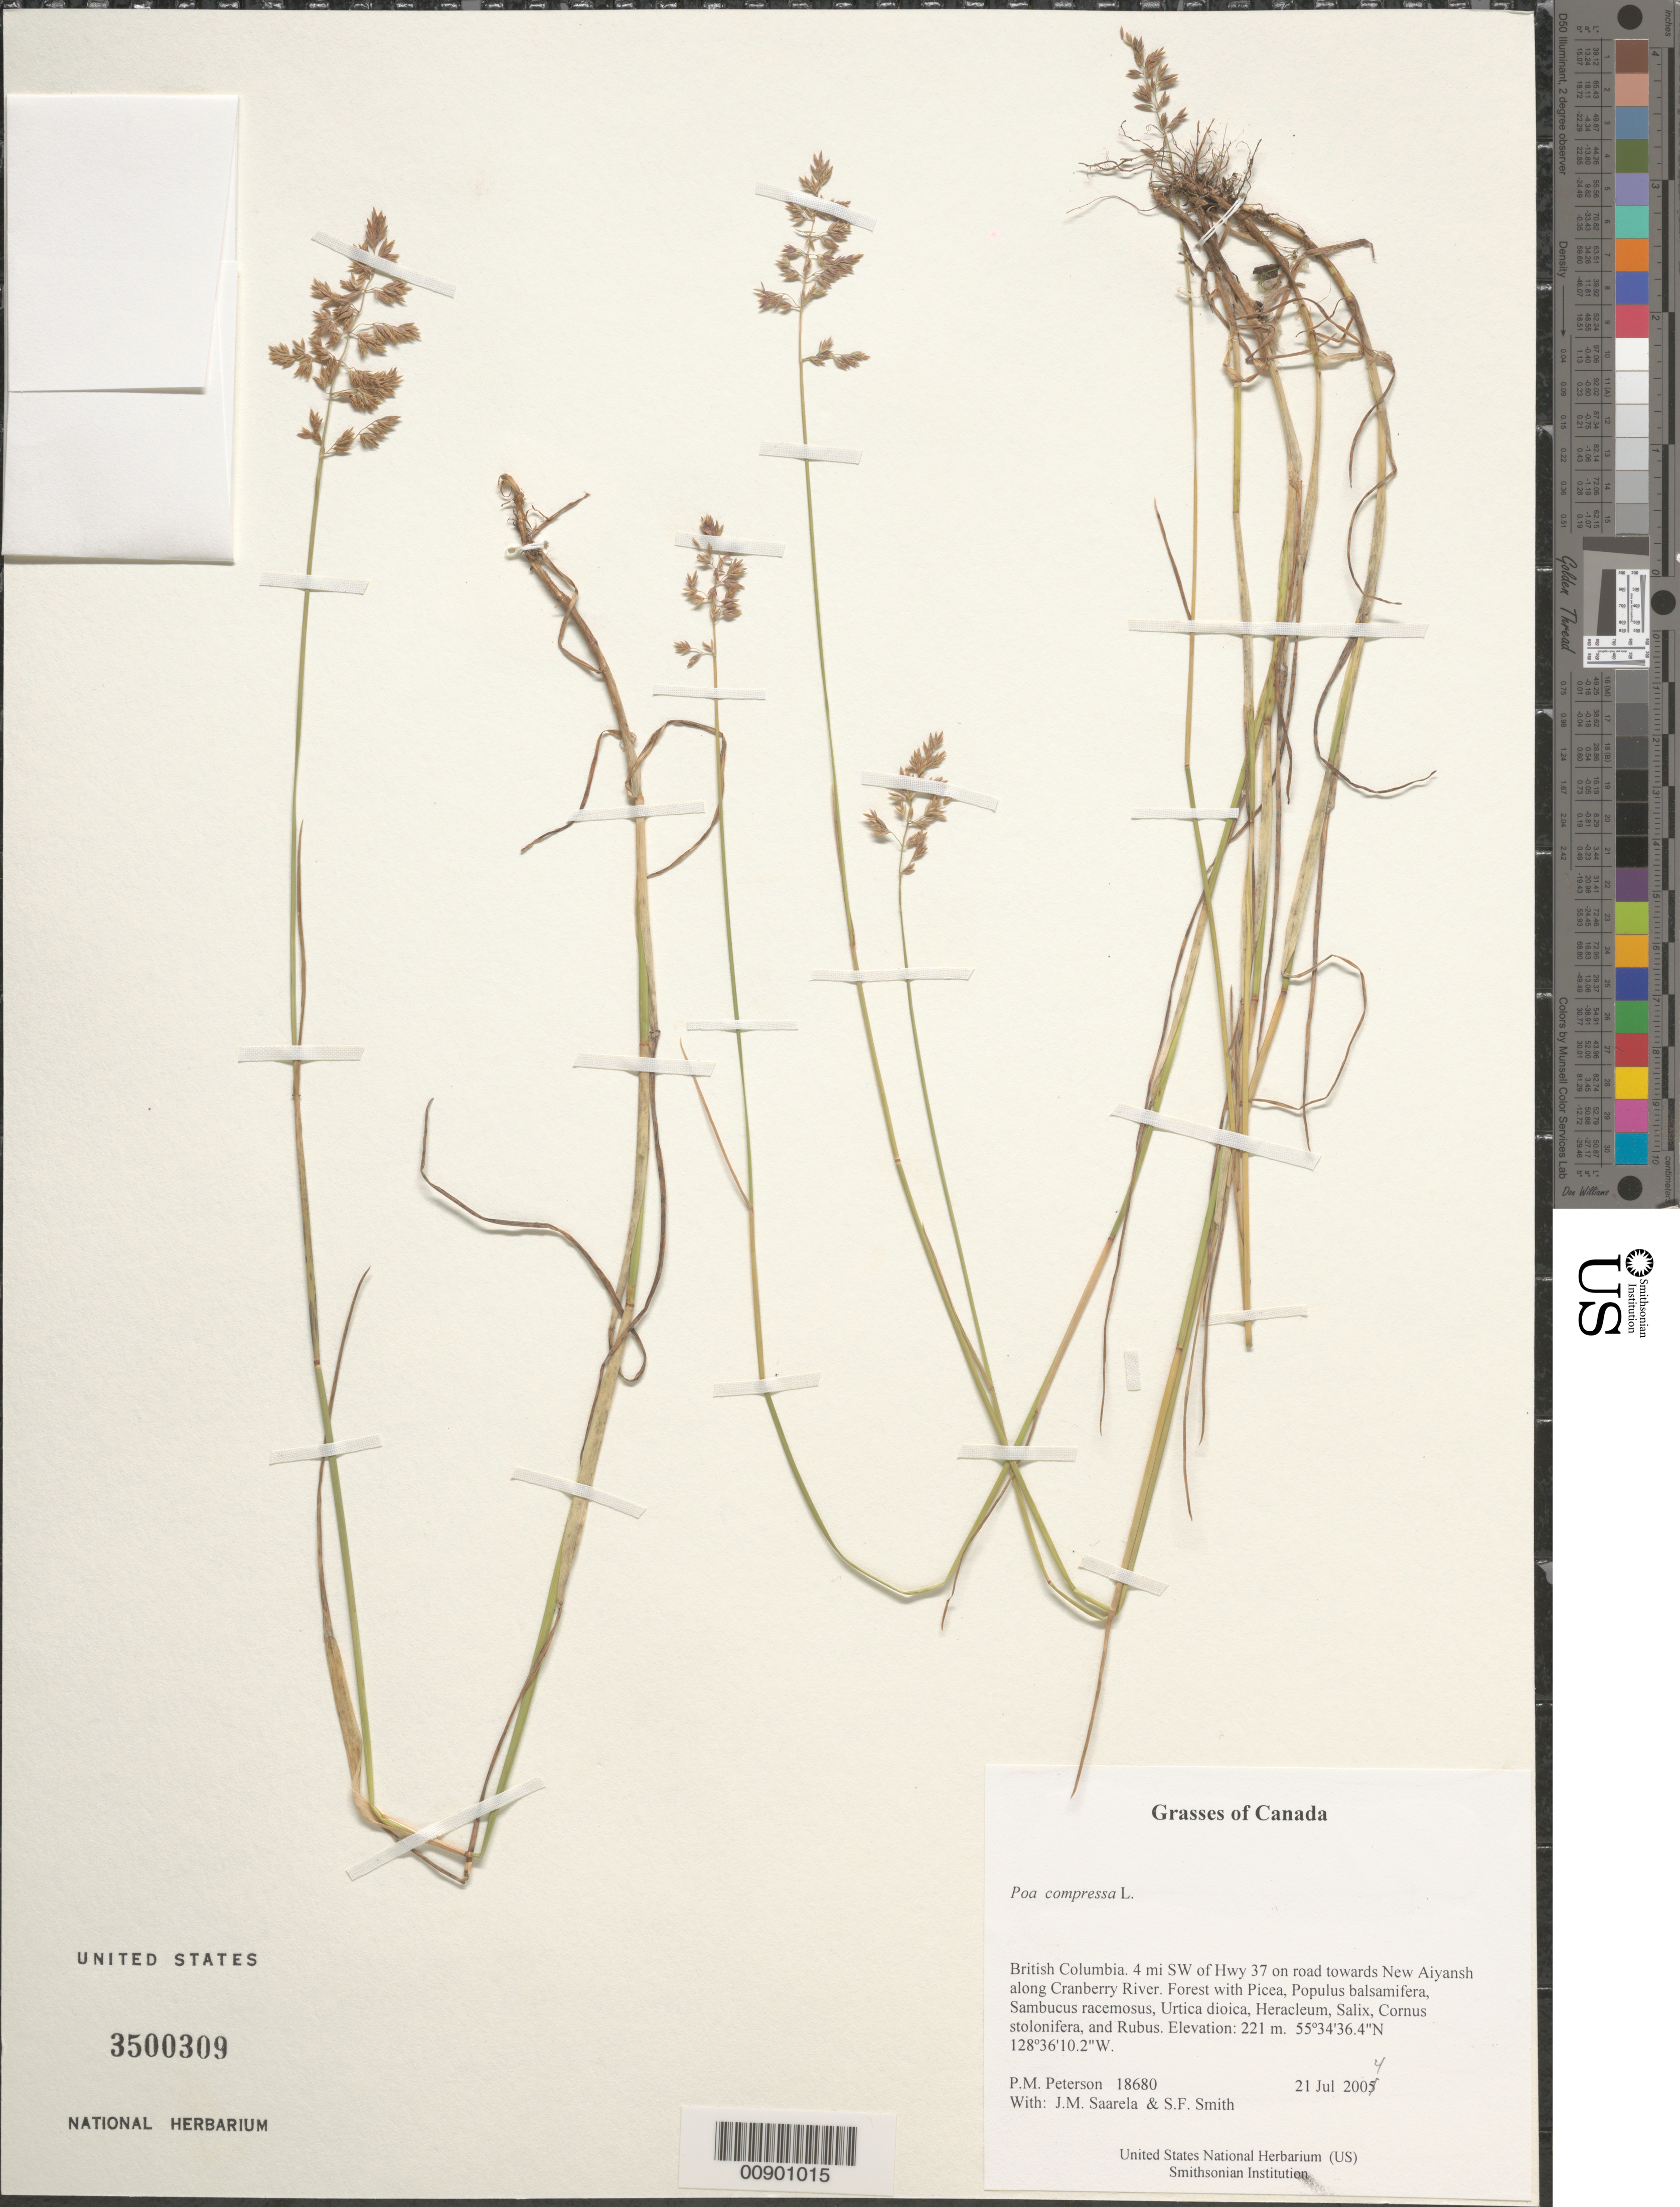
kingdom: Plantae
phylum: Tracheophyta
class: Liliopsida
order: Poales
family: Poaceae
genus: Poa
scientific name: Poa compressa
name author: L.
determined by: Soreng, Robert J., Research Associate (BOT), Smithsonian Institution - National Museum of Natural History (UNITED STATES)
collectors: P. M. Peterson, J. Saarela & S.F. Smith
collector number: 18680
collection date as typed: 21 Jul 2004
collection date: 2004-07-21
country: Canada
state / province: British Columbia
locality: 4 mi SW of Hwy 37 on road towards New Aiyansh along Cranberry River. Forest with Picea, Populus balsamifera, Sambucus racemosus, Urtica dioica, Heracleum, Salix, Cornus stolonifera, and Rubus.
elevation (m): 221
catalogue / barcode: US 3500309